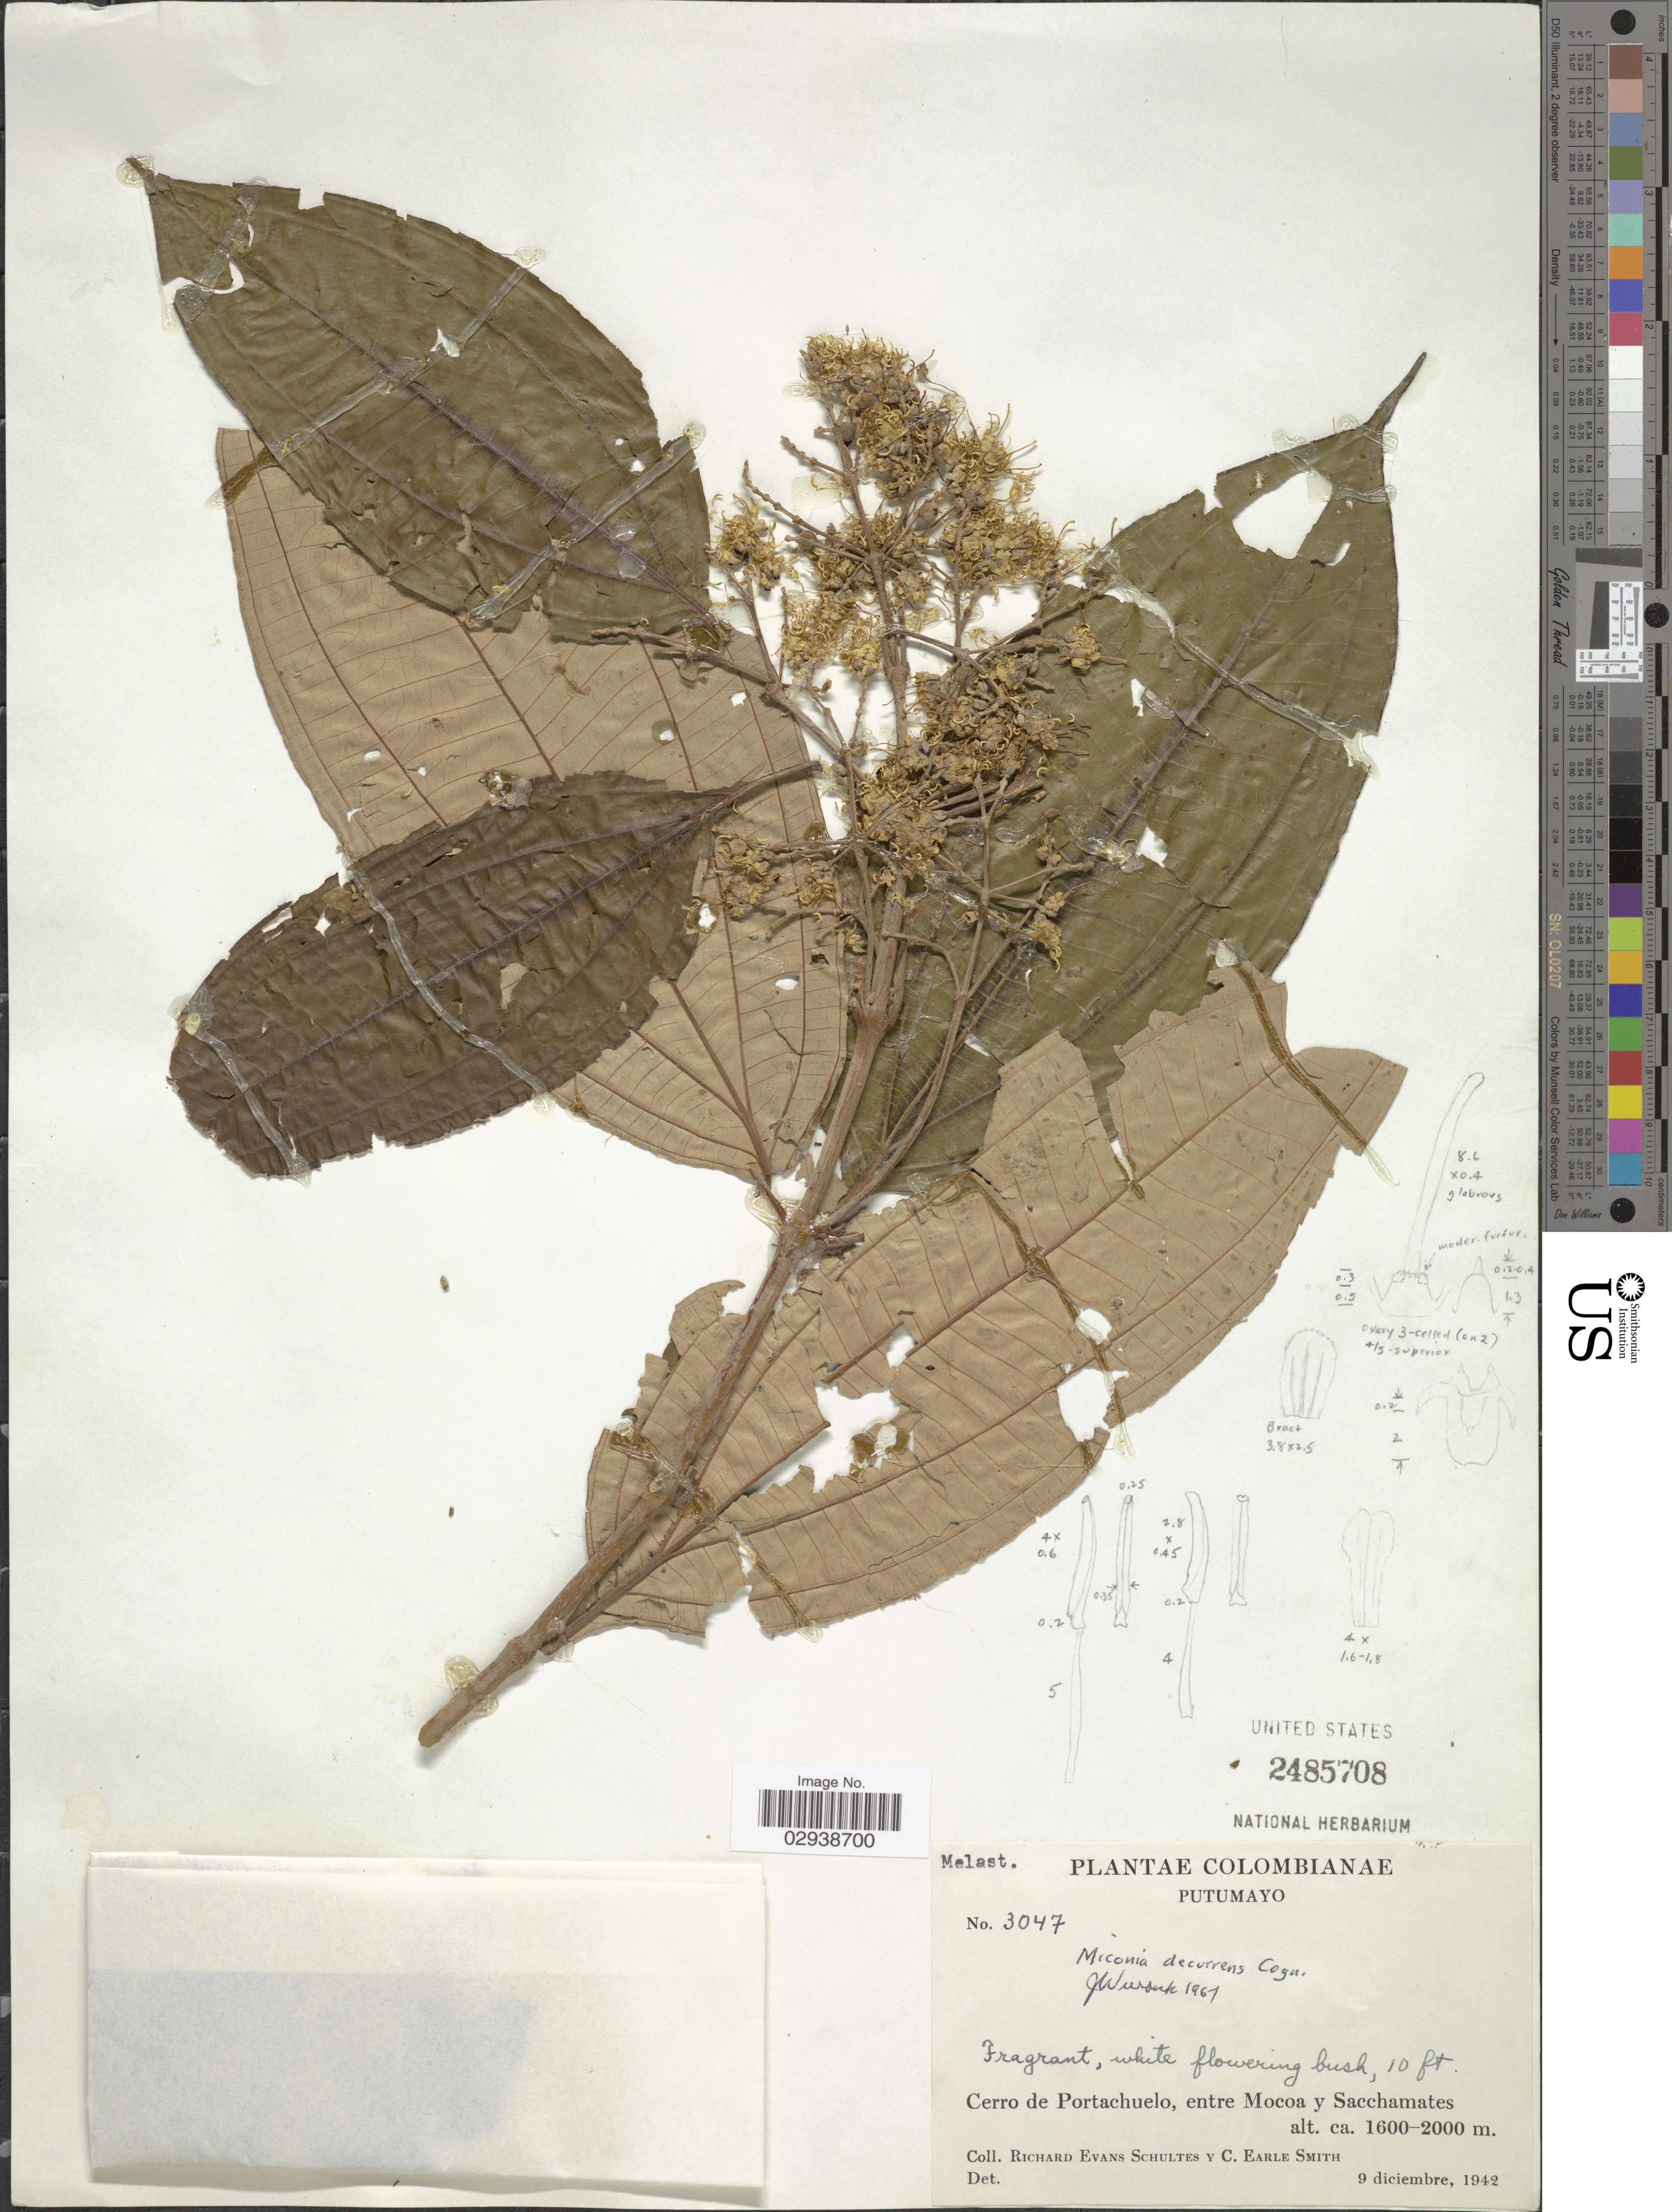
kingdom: Plantae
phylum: Tracheophyta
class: Magnoliopsida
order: Myrtales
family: Melastomataceae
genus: Miconia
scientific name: Miconia decurrens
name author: Cogn.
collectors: R. E. Schultes & C. E. Smith Jr.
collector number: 3047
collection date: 1942-12-09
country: Colombia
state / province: Putumayo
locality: Cerro de Portachuelo, entre Mocoa y Sacchamates.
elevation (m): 1600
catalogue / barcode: US 2485708